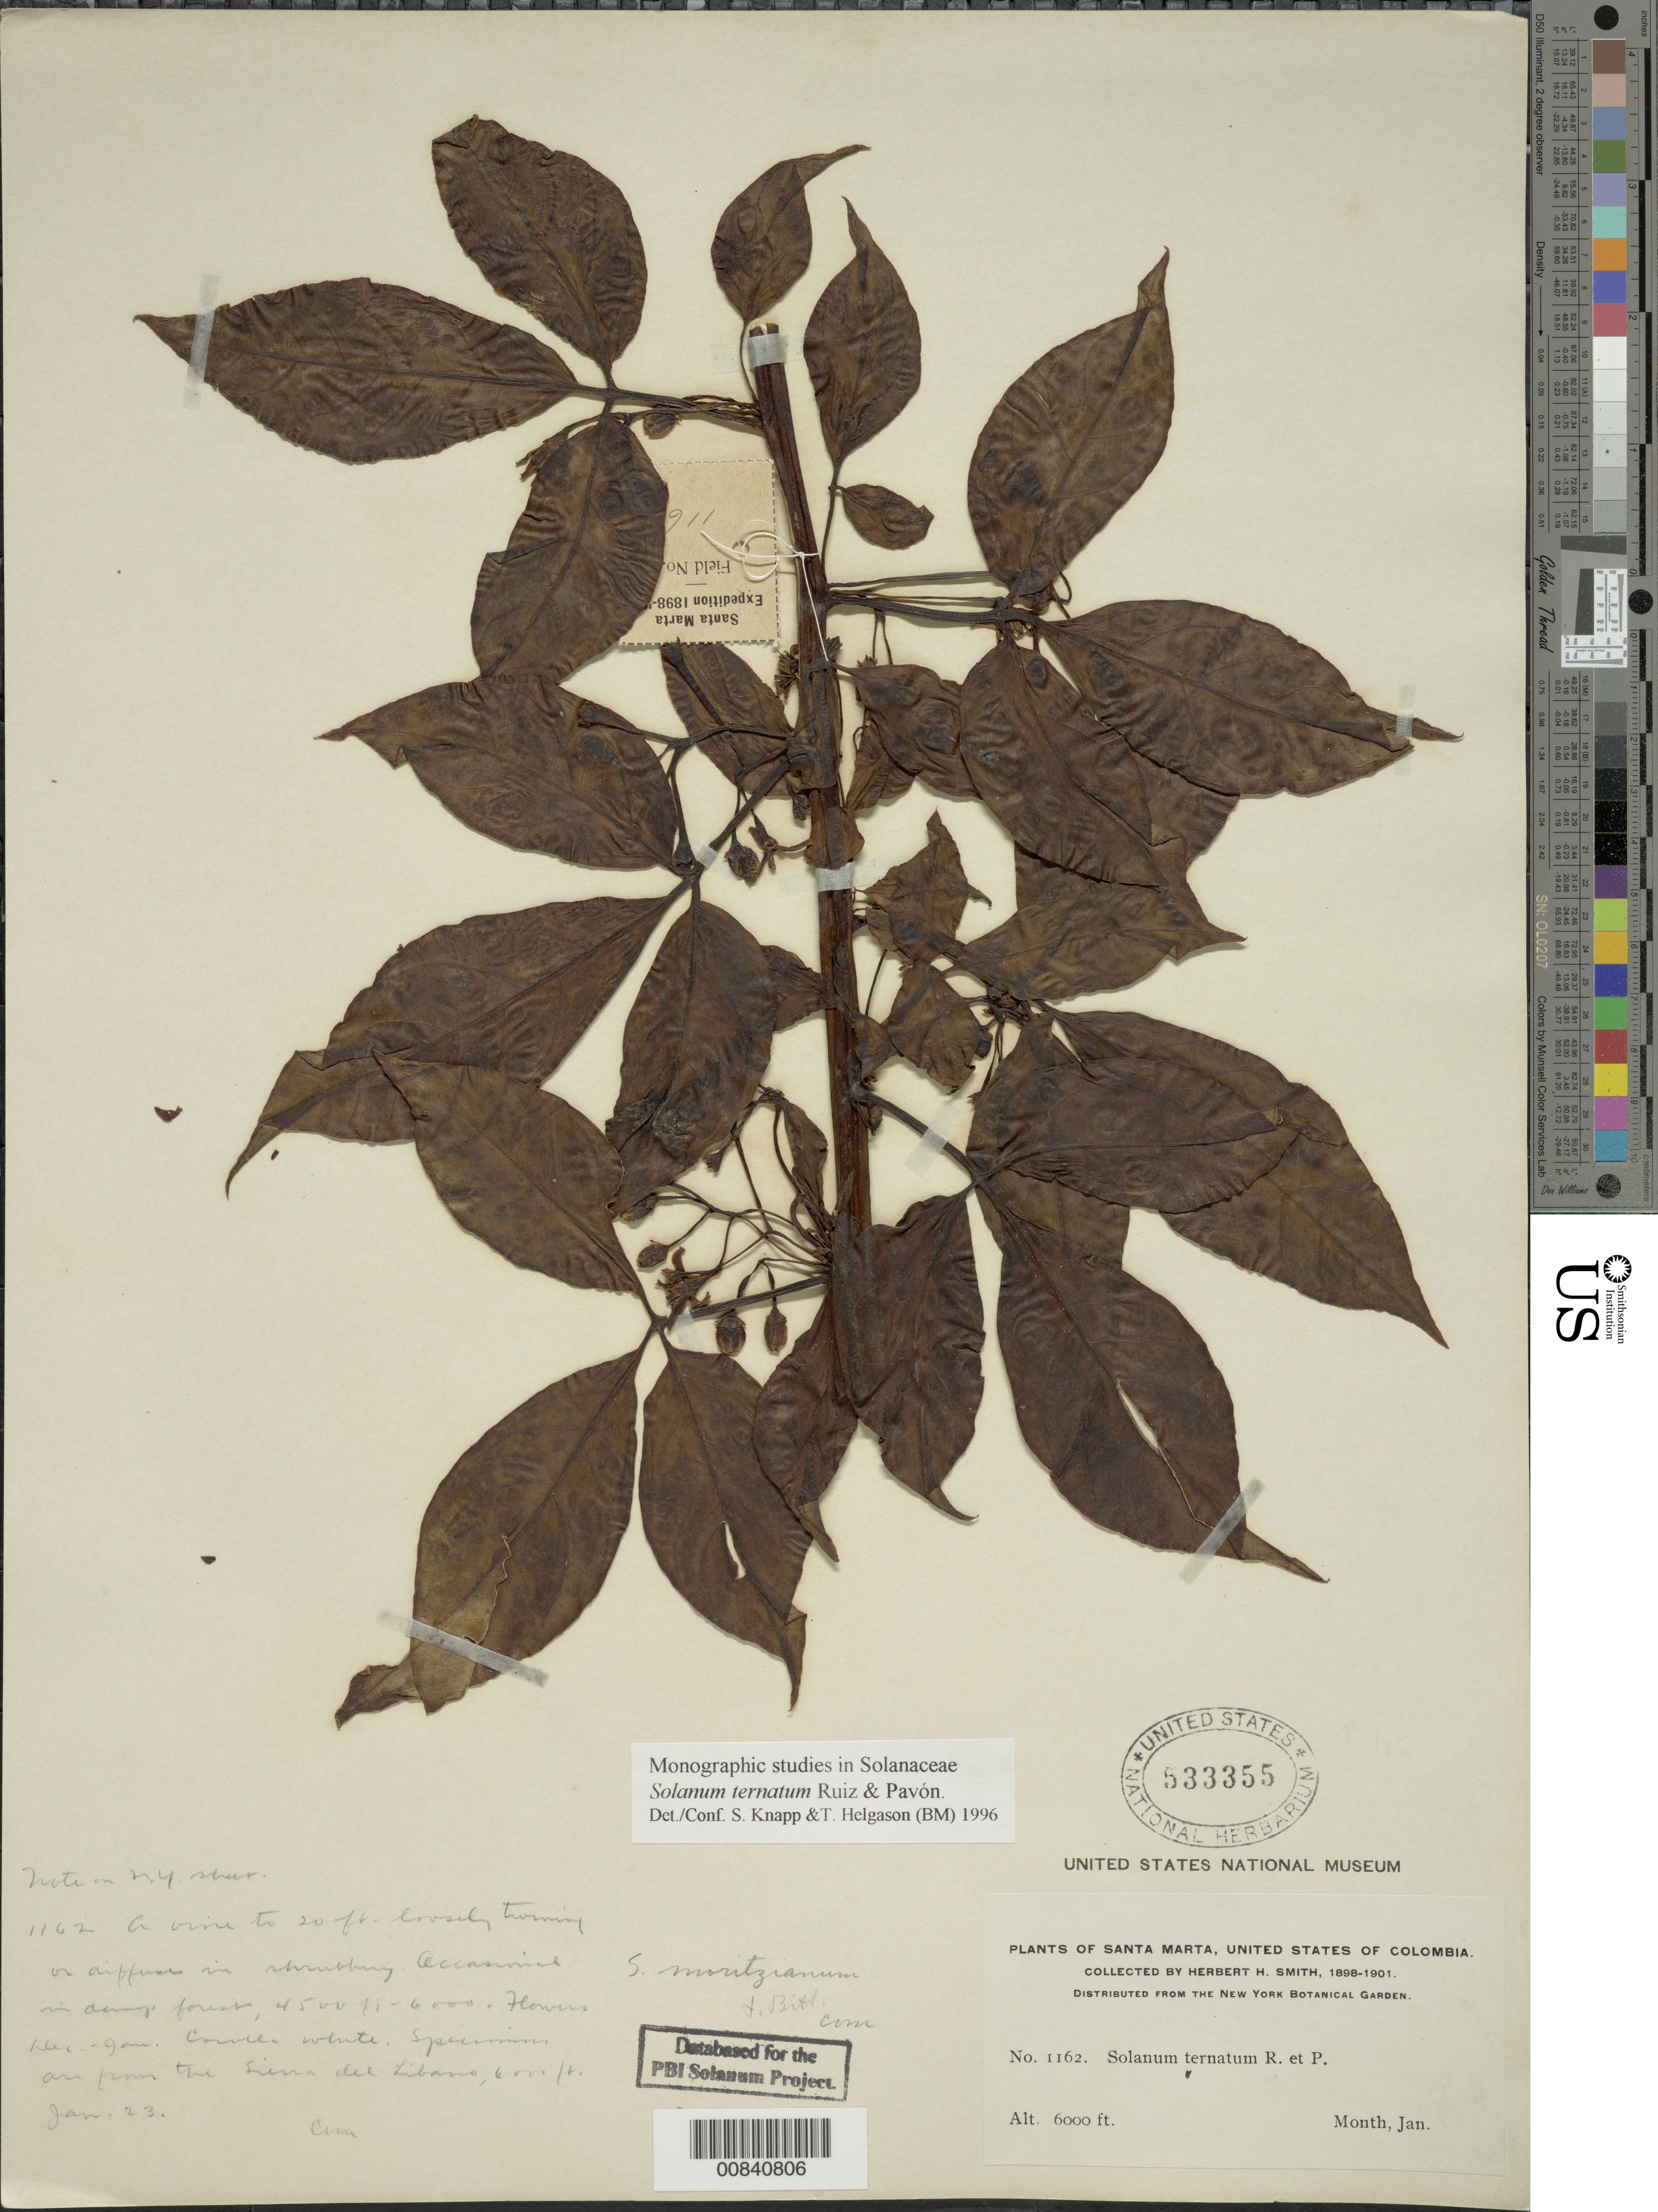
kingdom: Plantae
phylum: Tracheophyta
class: Magnoliopsida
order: Solanales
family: Solanaceae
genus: Solanum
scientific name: Solanum ternatum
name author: Ruiz & Pav.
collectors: Herbert H. Smith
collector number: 1162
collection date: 1898-01-23/1901-01-23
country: Colombia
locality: Santa Marta, United States of Colombia, Sierra del Libano.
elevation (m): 1829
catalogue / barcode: US 533355